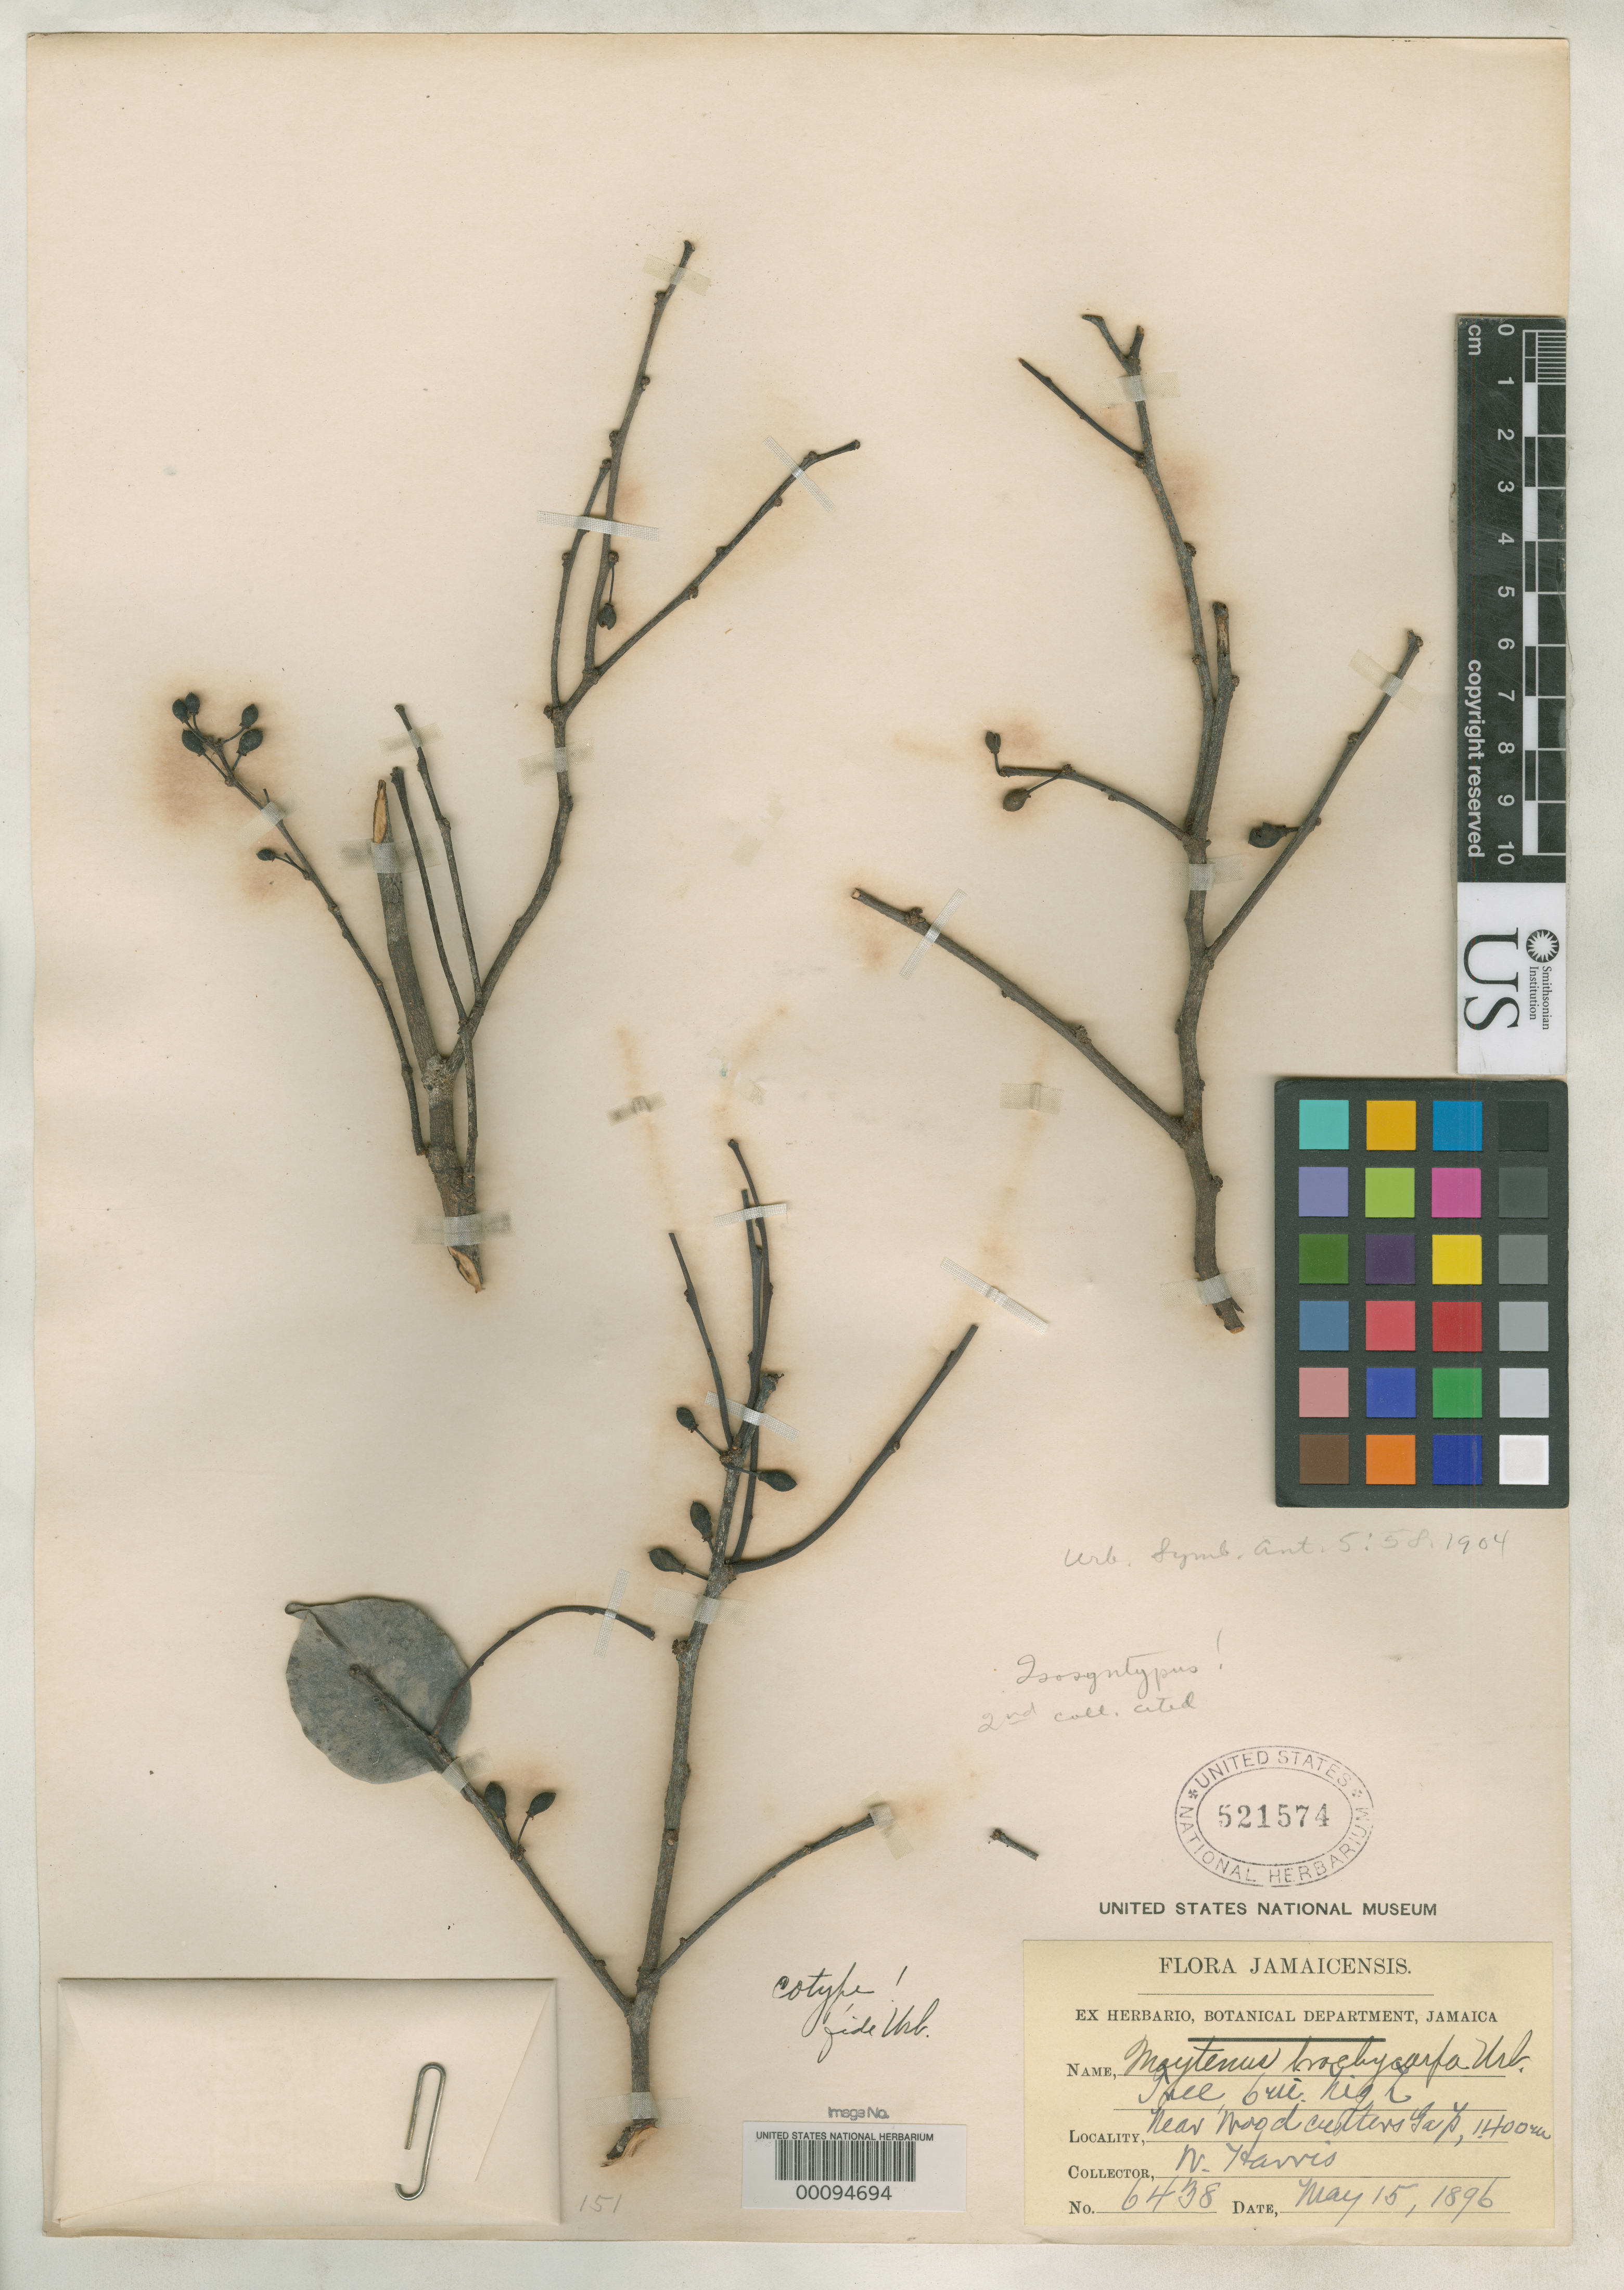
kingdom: Plantae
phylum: Tracheophyta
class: Magnoliopsida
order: Celastrales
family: Celastraceae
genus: Maytenus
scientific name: Maytenus brachycarpa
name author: Urb.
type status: Syntype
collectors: W. H. Harris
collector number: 6438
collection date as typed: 15 May 1896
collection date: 1896-05-15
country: Jamaica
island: Greater Antilles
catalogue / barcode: US 521574